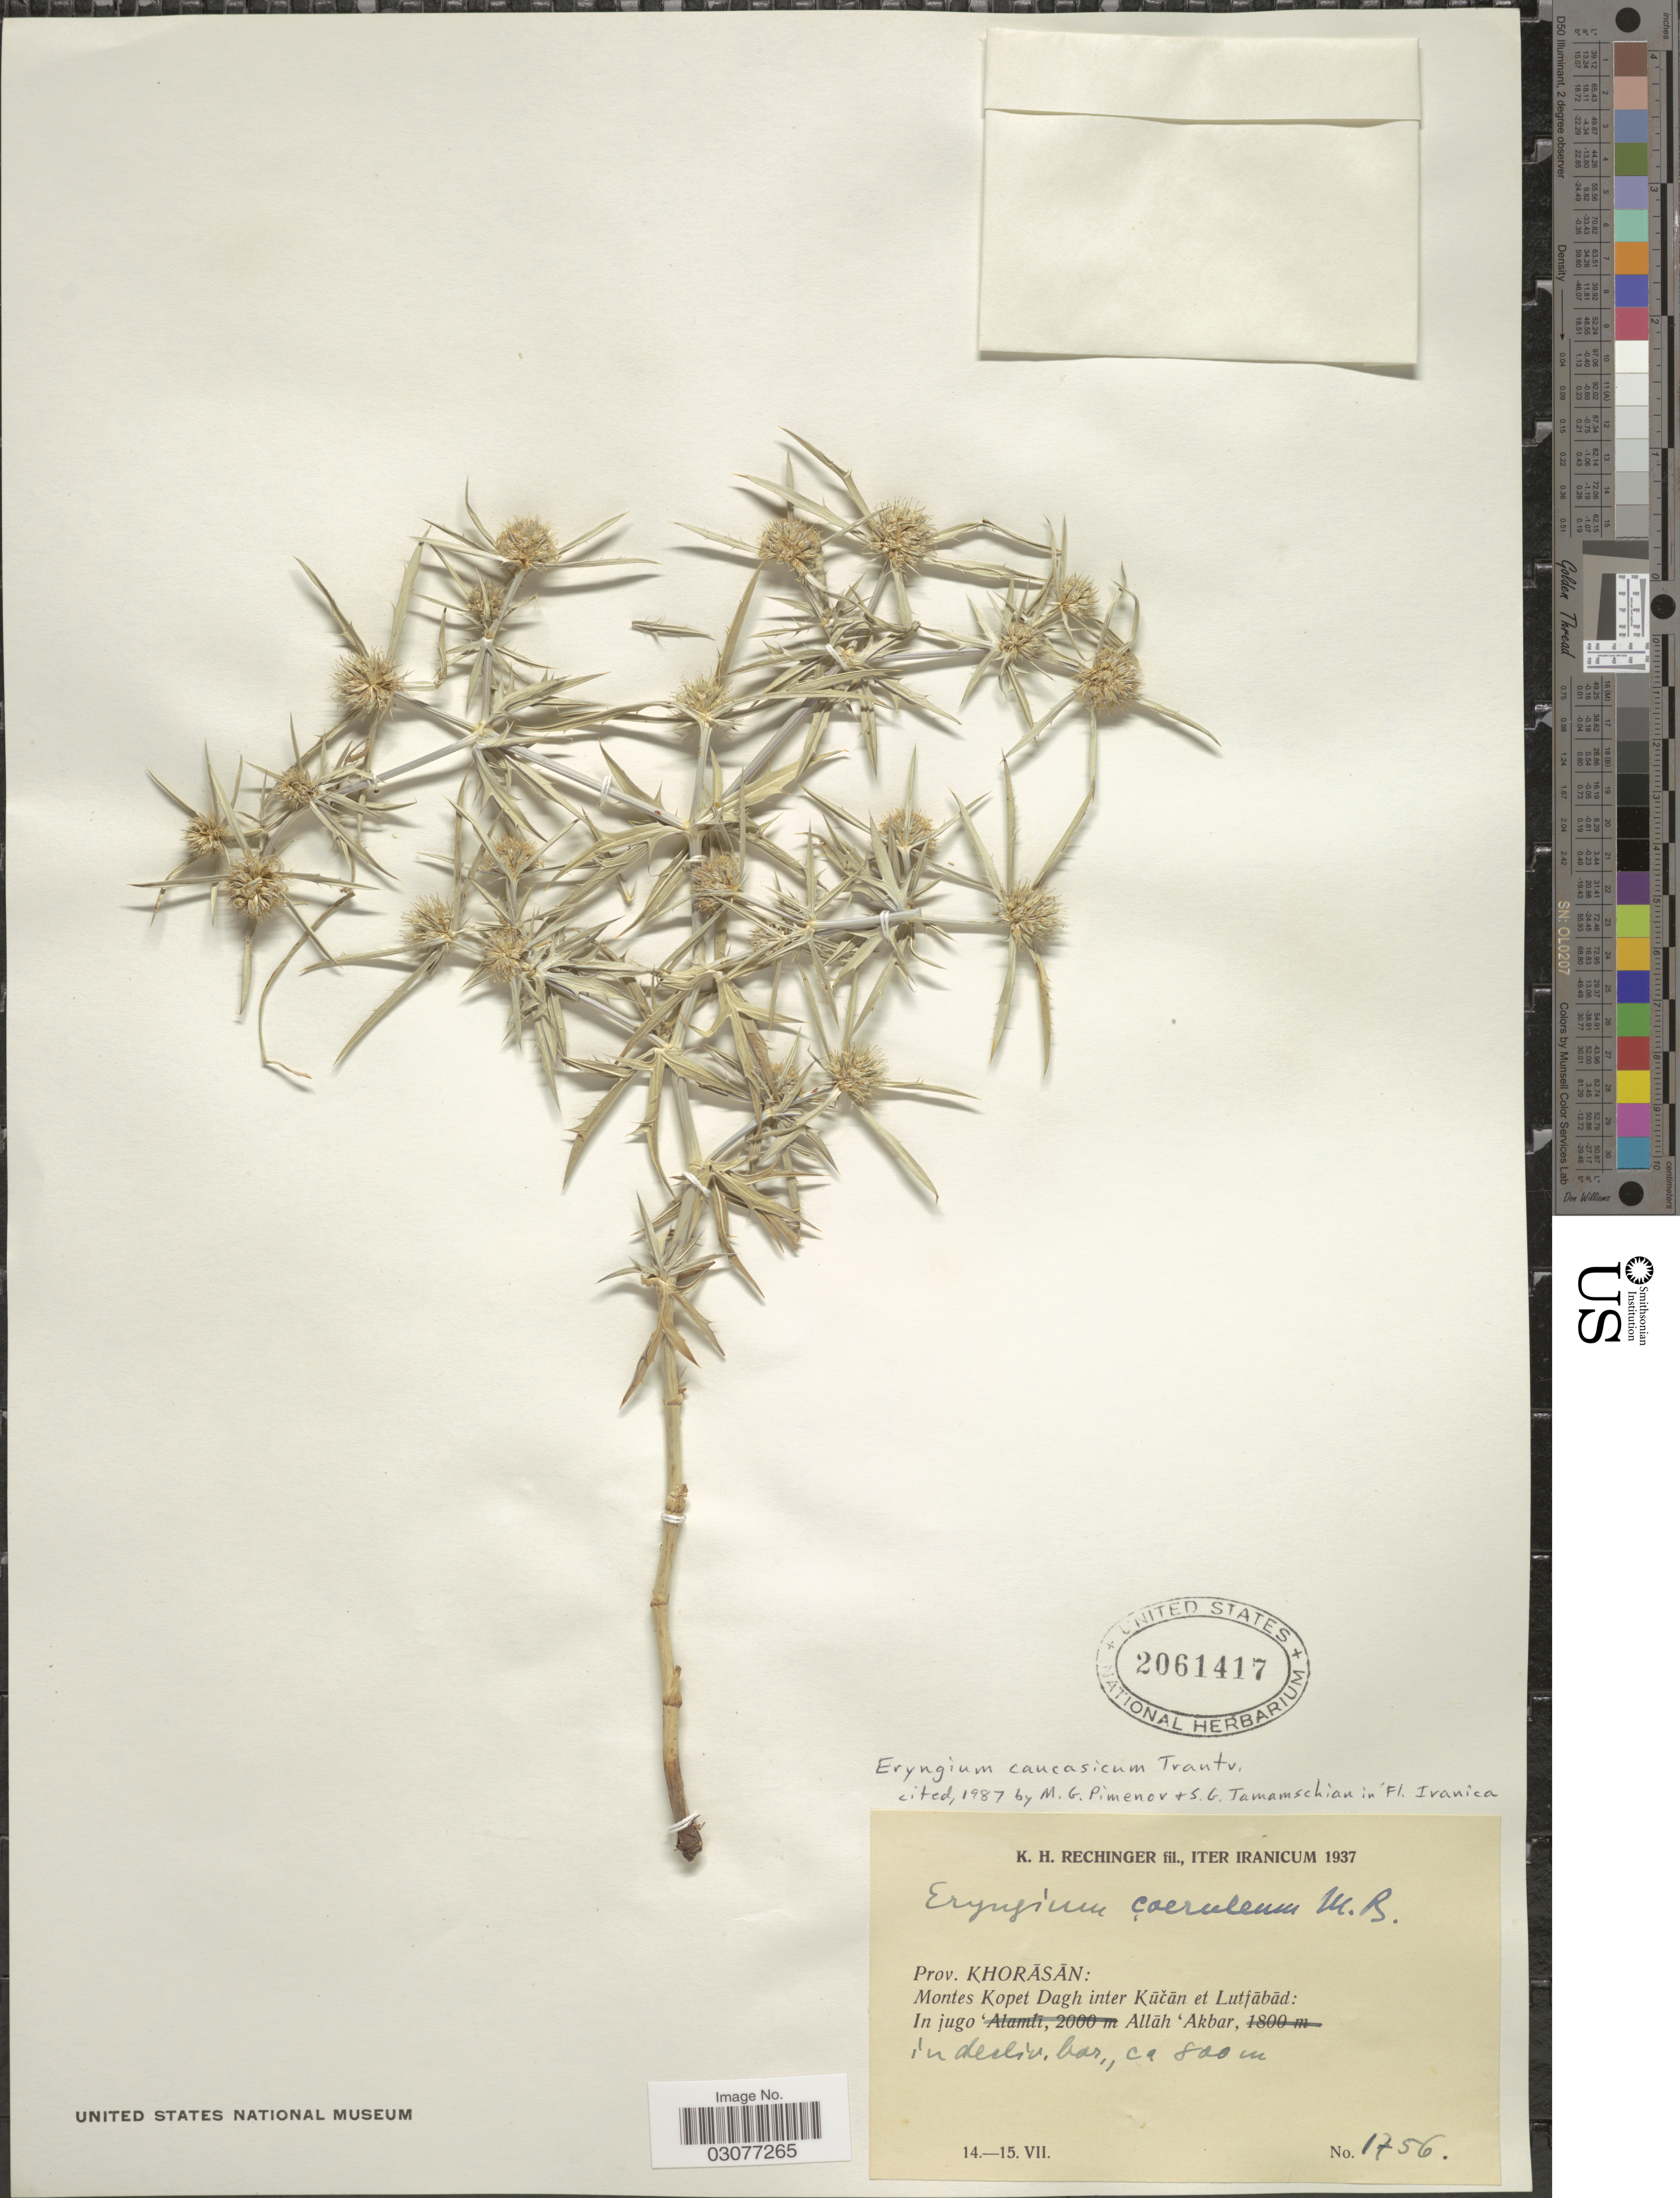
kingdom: Plantae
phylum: Tracheophyta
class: Magnoliopsida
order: Apiales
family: Apiaceae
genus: Eryngium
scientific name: Eryngium caucasicum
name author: Trautv.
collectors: K. H. Rechinger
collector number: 1756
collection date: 1937-07-14/1937-07-15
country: Iran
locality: Prov. Khorasan: Montes Kopet Dagh inter Kucan et Lutfabad: In jugo Allah 'Akbar,.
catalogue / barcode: US 2061417